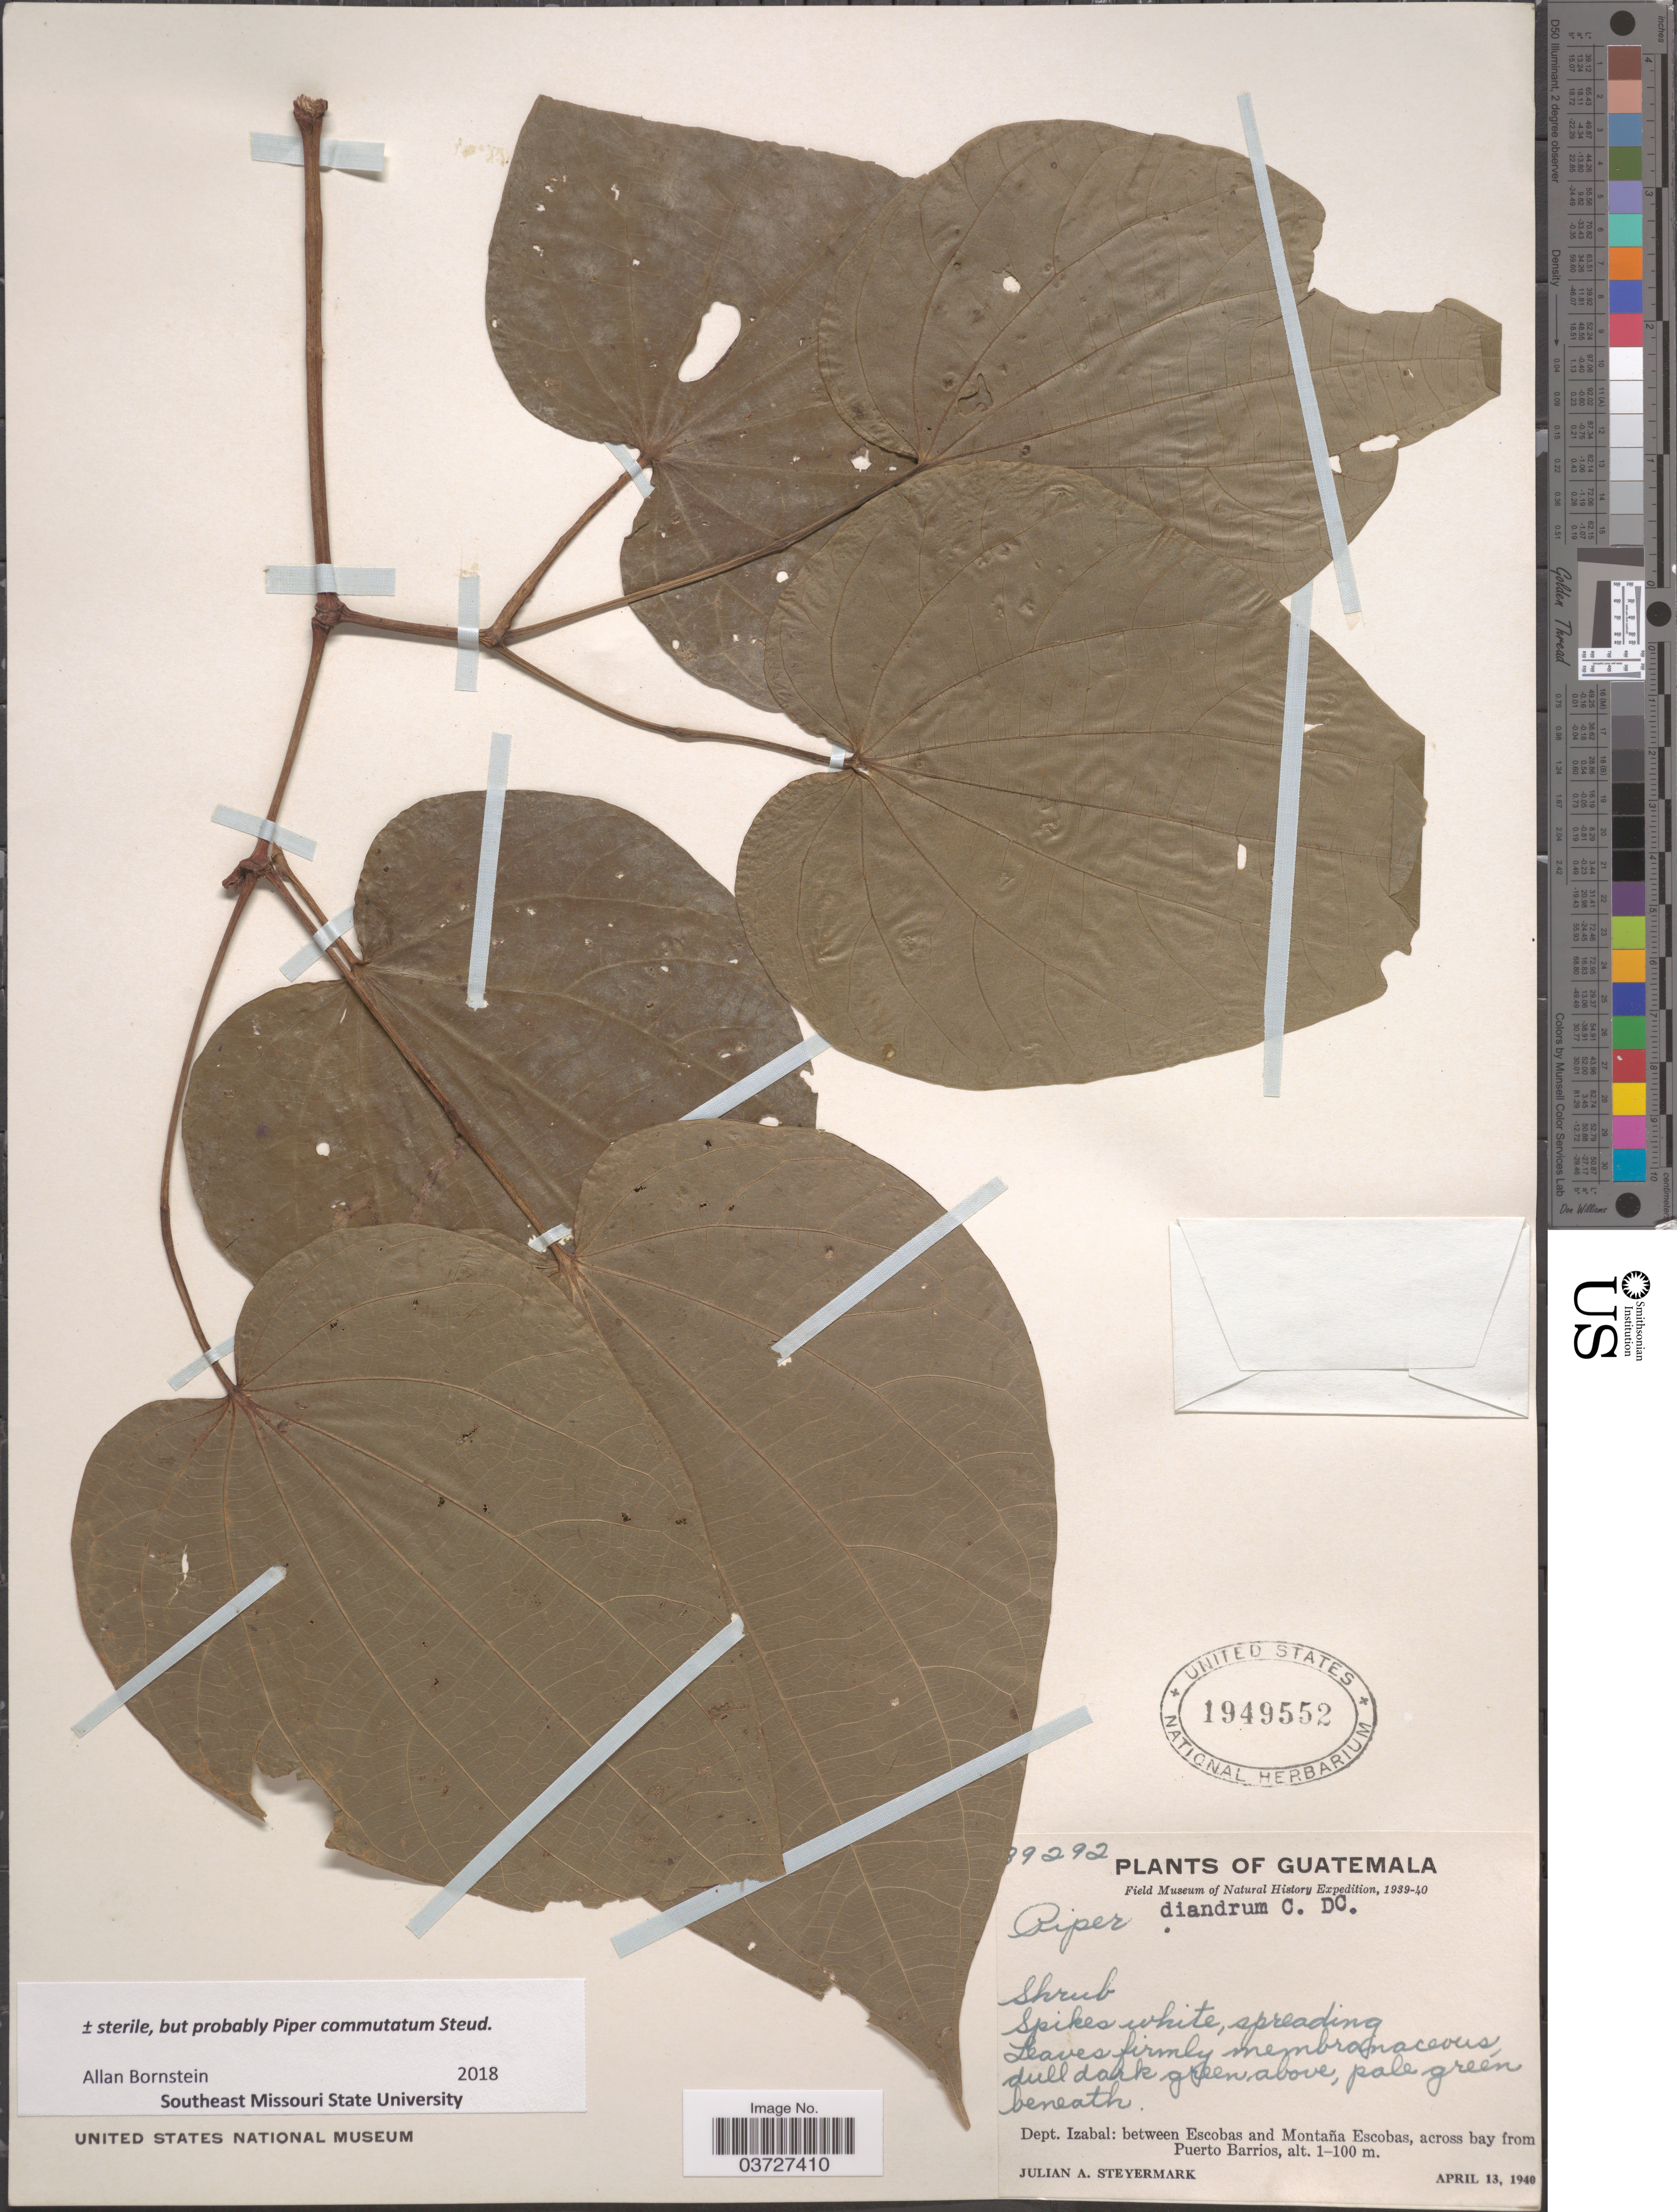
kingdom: Plantae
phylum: Tracheophyta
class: Magnoliopsida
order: Piperales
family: Piperaceae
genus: Piper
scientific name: Piper commutatum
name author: Steud.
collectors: J. Steyermark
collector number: !9292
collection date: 1940-04-13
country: Guatemala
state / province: Izabal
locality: Dept. Izabal: between Escobas and Montaña Escobas, across bay from Puerto Barrios.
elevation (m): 1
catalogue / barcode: US 1949552